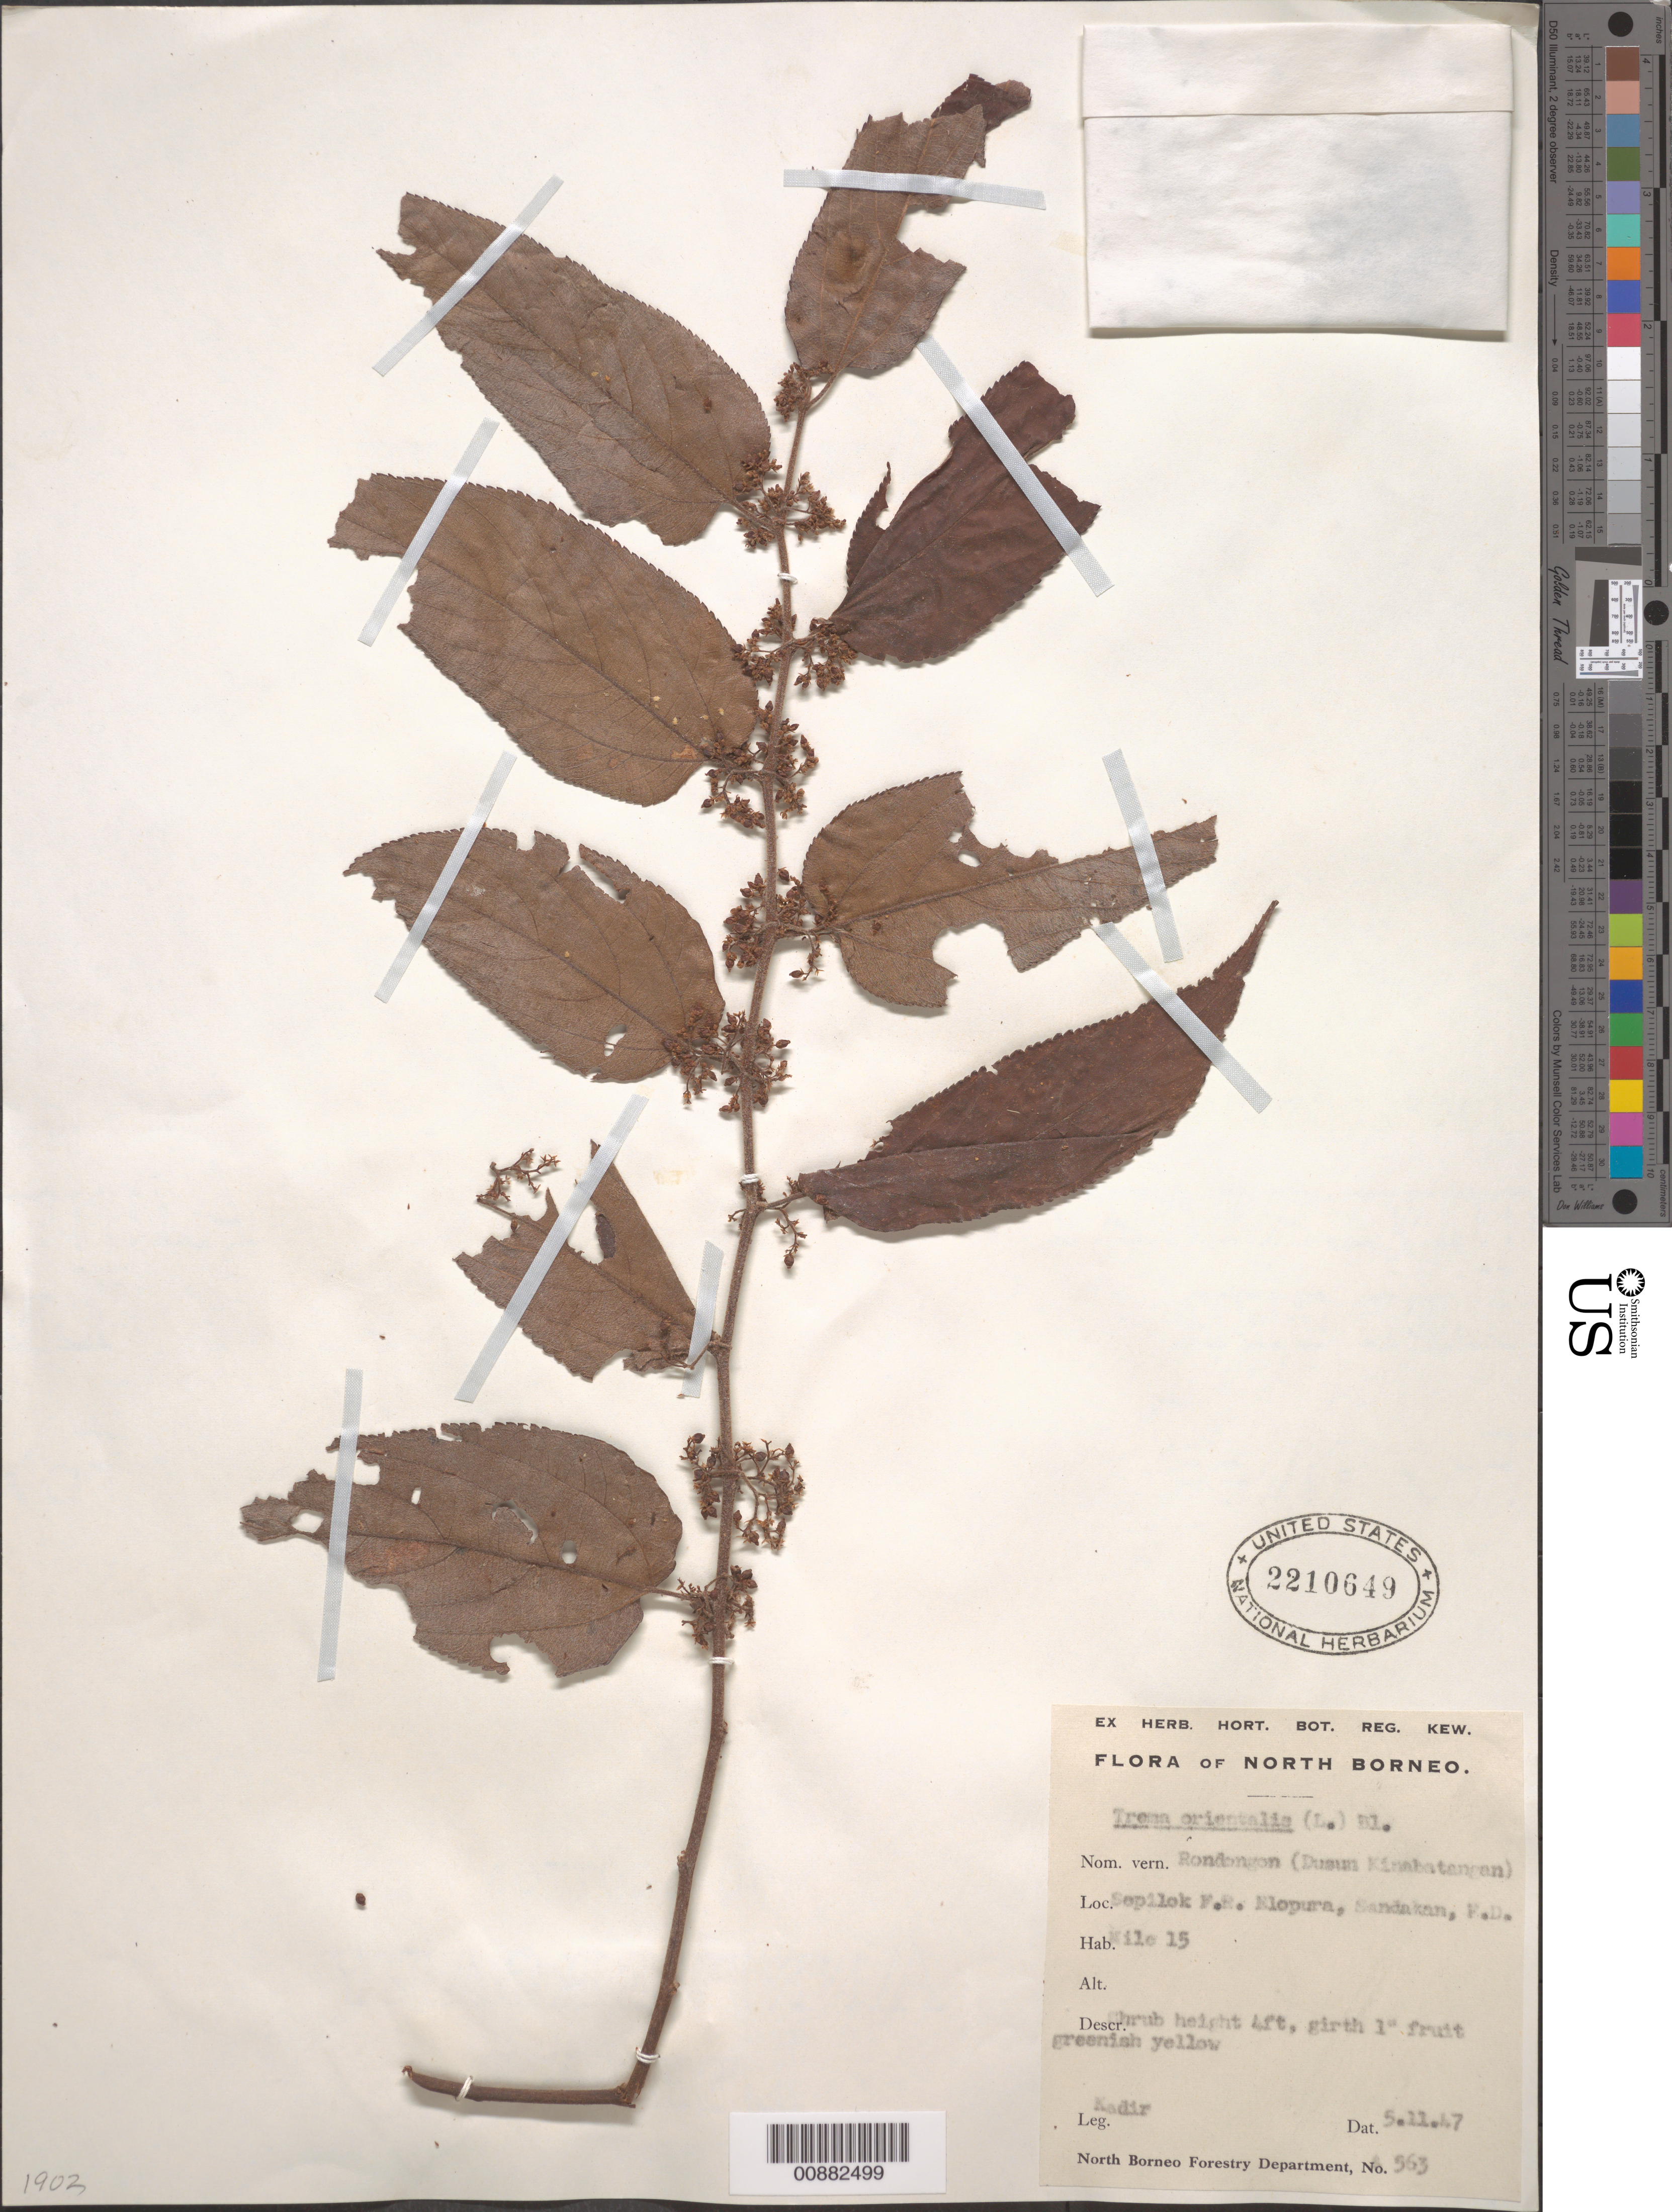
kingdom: Plantae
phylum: Tracheophyta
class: Magnoliopsida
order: Rosales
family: Cannabaceae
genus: Trema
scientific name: Trema orientale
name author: (L.) Blume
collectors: Kadir Bin Abdul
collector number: A 563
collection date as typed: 05 Nov 1947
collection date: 1947-11-05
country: Malaysia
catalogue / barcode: US 2210649